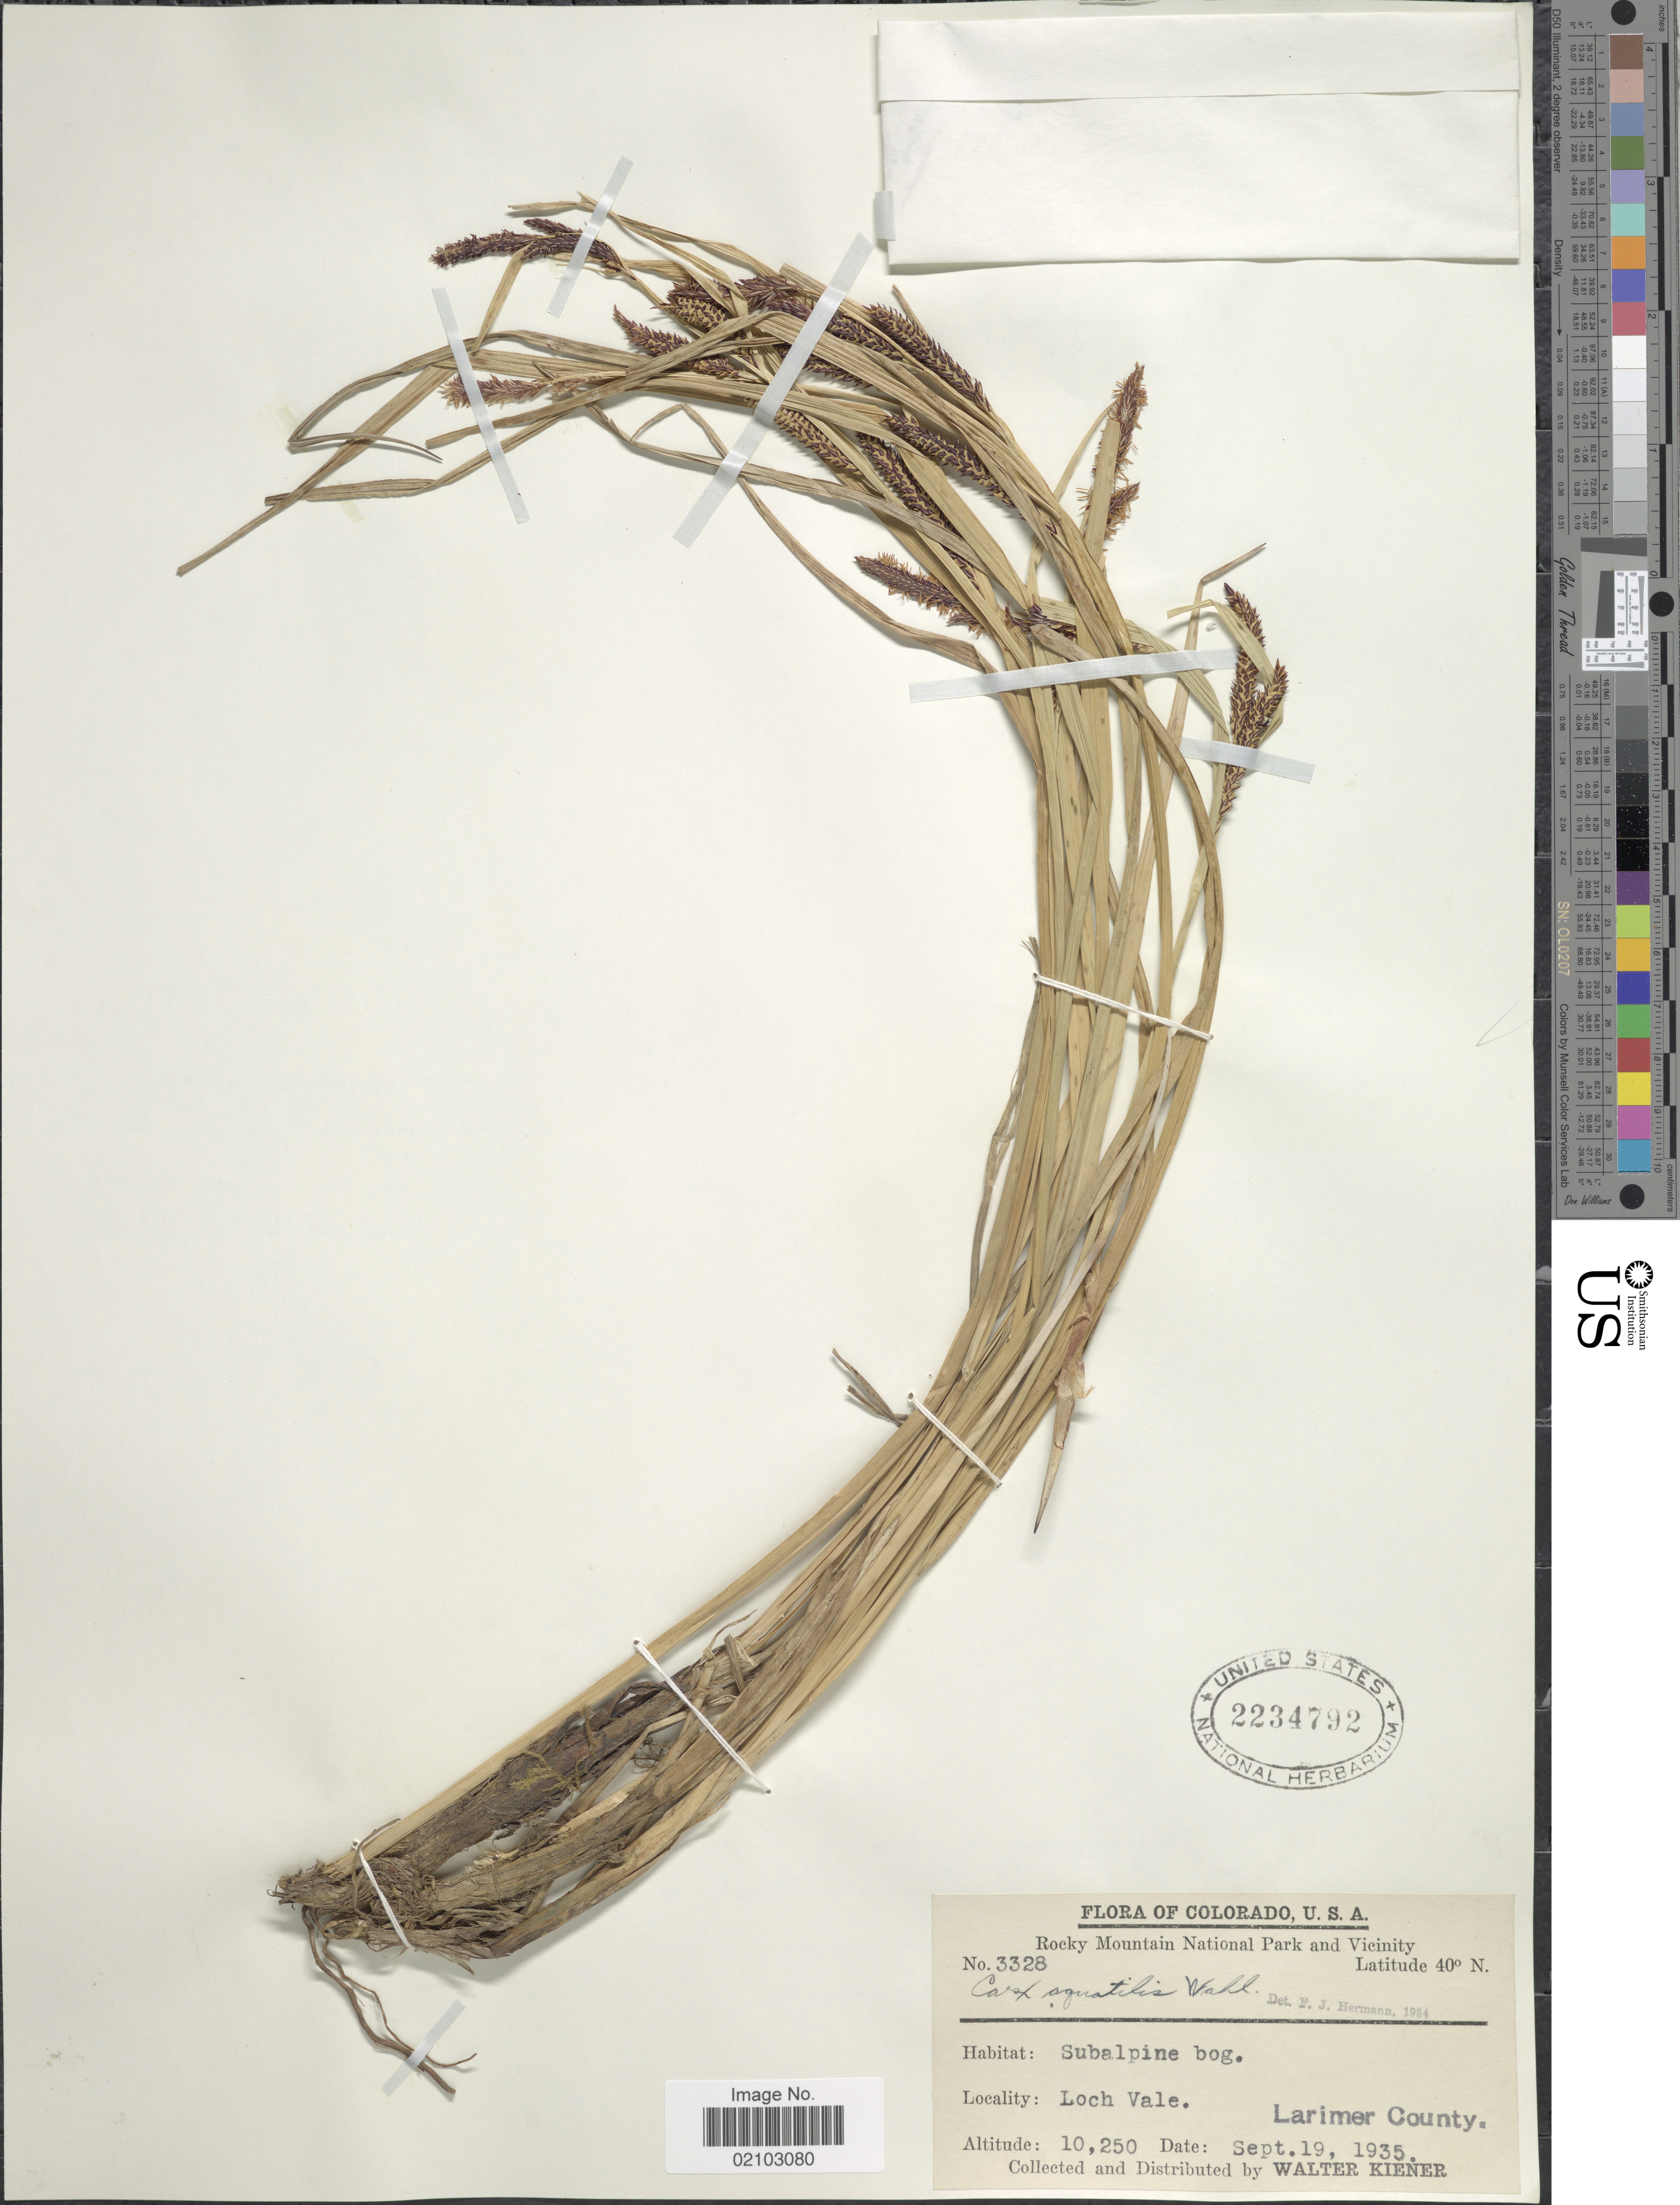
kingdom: Plantae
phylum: Tracheophyta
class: Liliopsida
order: Poales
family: Cyperaceae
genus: Carex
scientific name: Carex aquatilis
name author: Wahlenb.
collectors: W. Kiener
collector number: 3328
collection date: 1935-09-19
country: United States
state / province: Colorado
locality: Loch Vale, Larimer County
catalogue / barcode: US 2234792